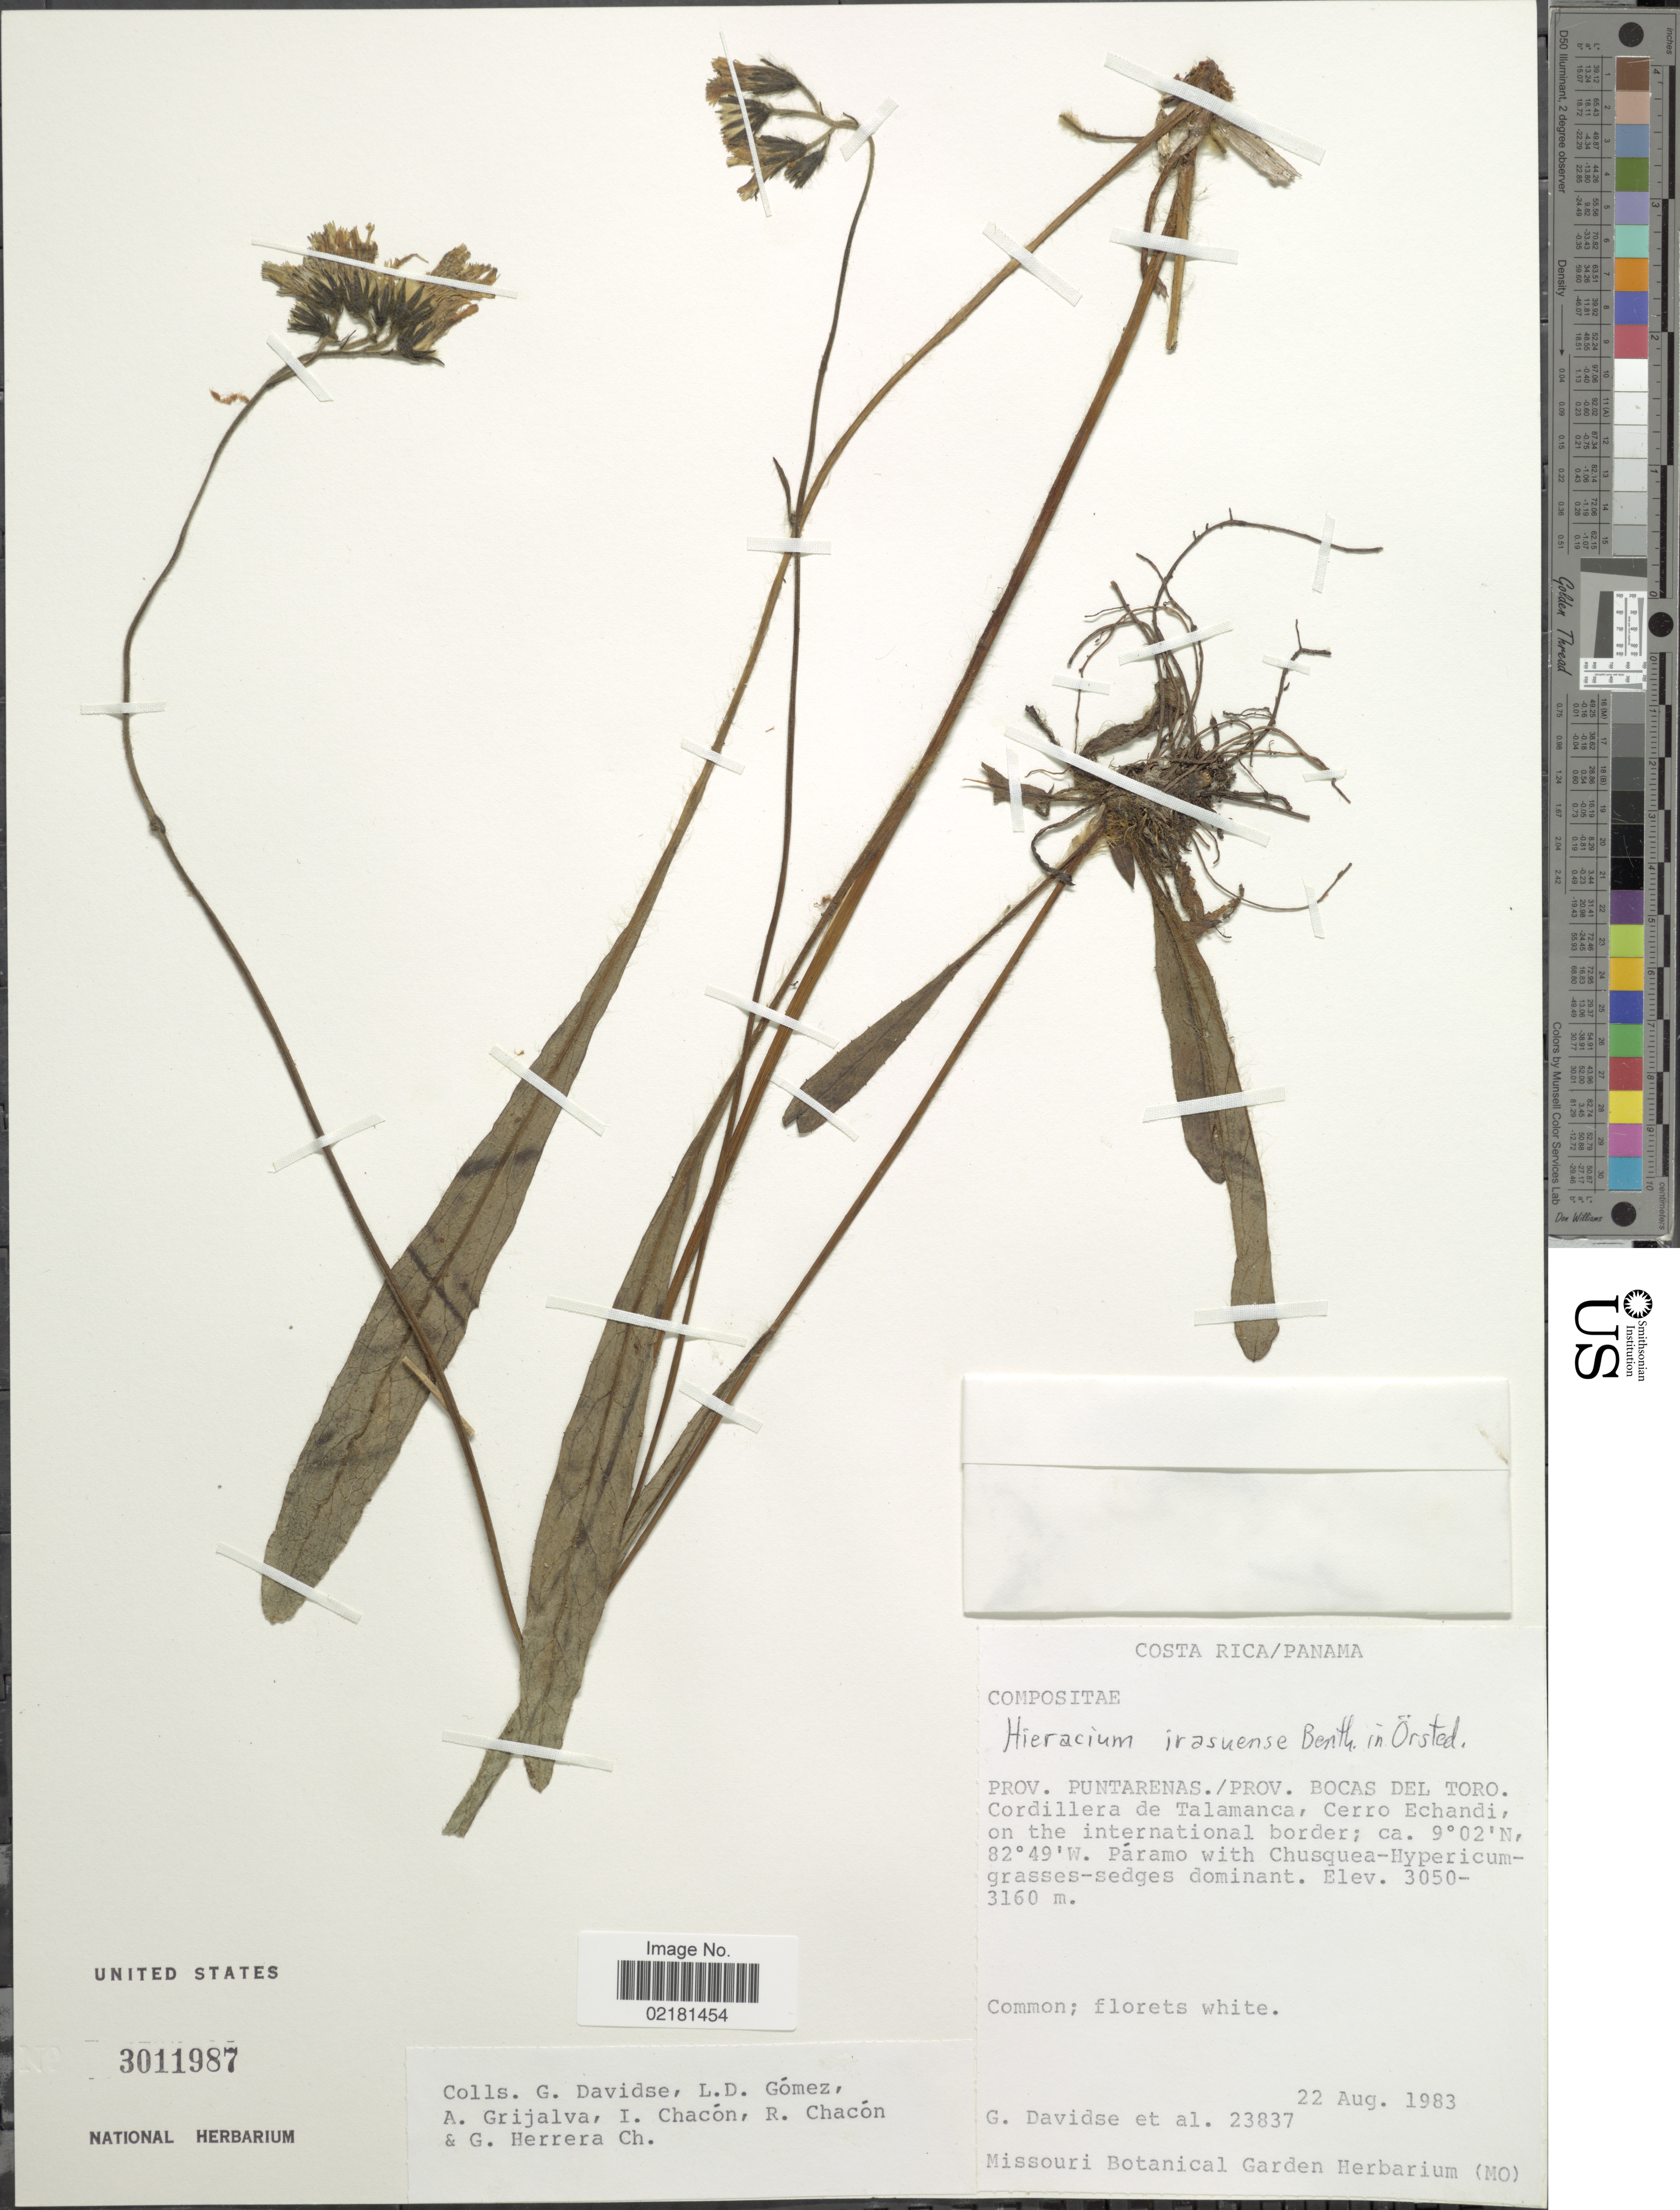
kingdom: Plantae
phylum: Tracheophyta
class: Magnoliopsida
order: Asterales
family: Asteraceae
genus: Hieracium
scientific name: Hieracium irasuense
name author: Benth.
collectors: G. Davidse & et al.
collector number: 23837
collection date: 1983-08-22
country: Costa Rica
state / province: Puntarenas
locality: Prov. Bocas del Toro, Cordillera de Talamanca, Cerro Echandi, on the international border.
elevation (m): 3050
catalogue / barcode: US 3011987